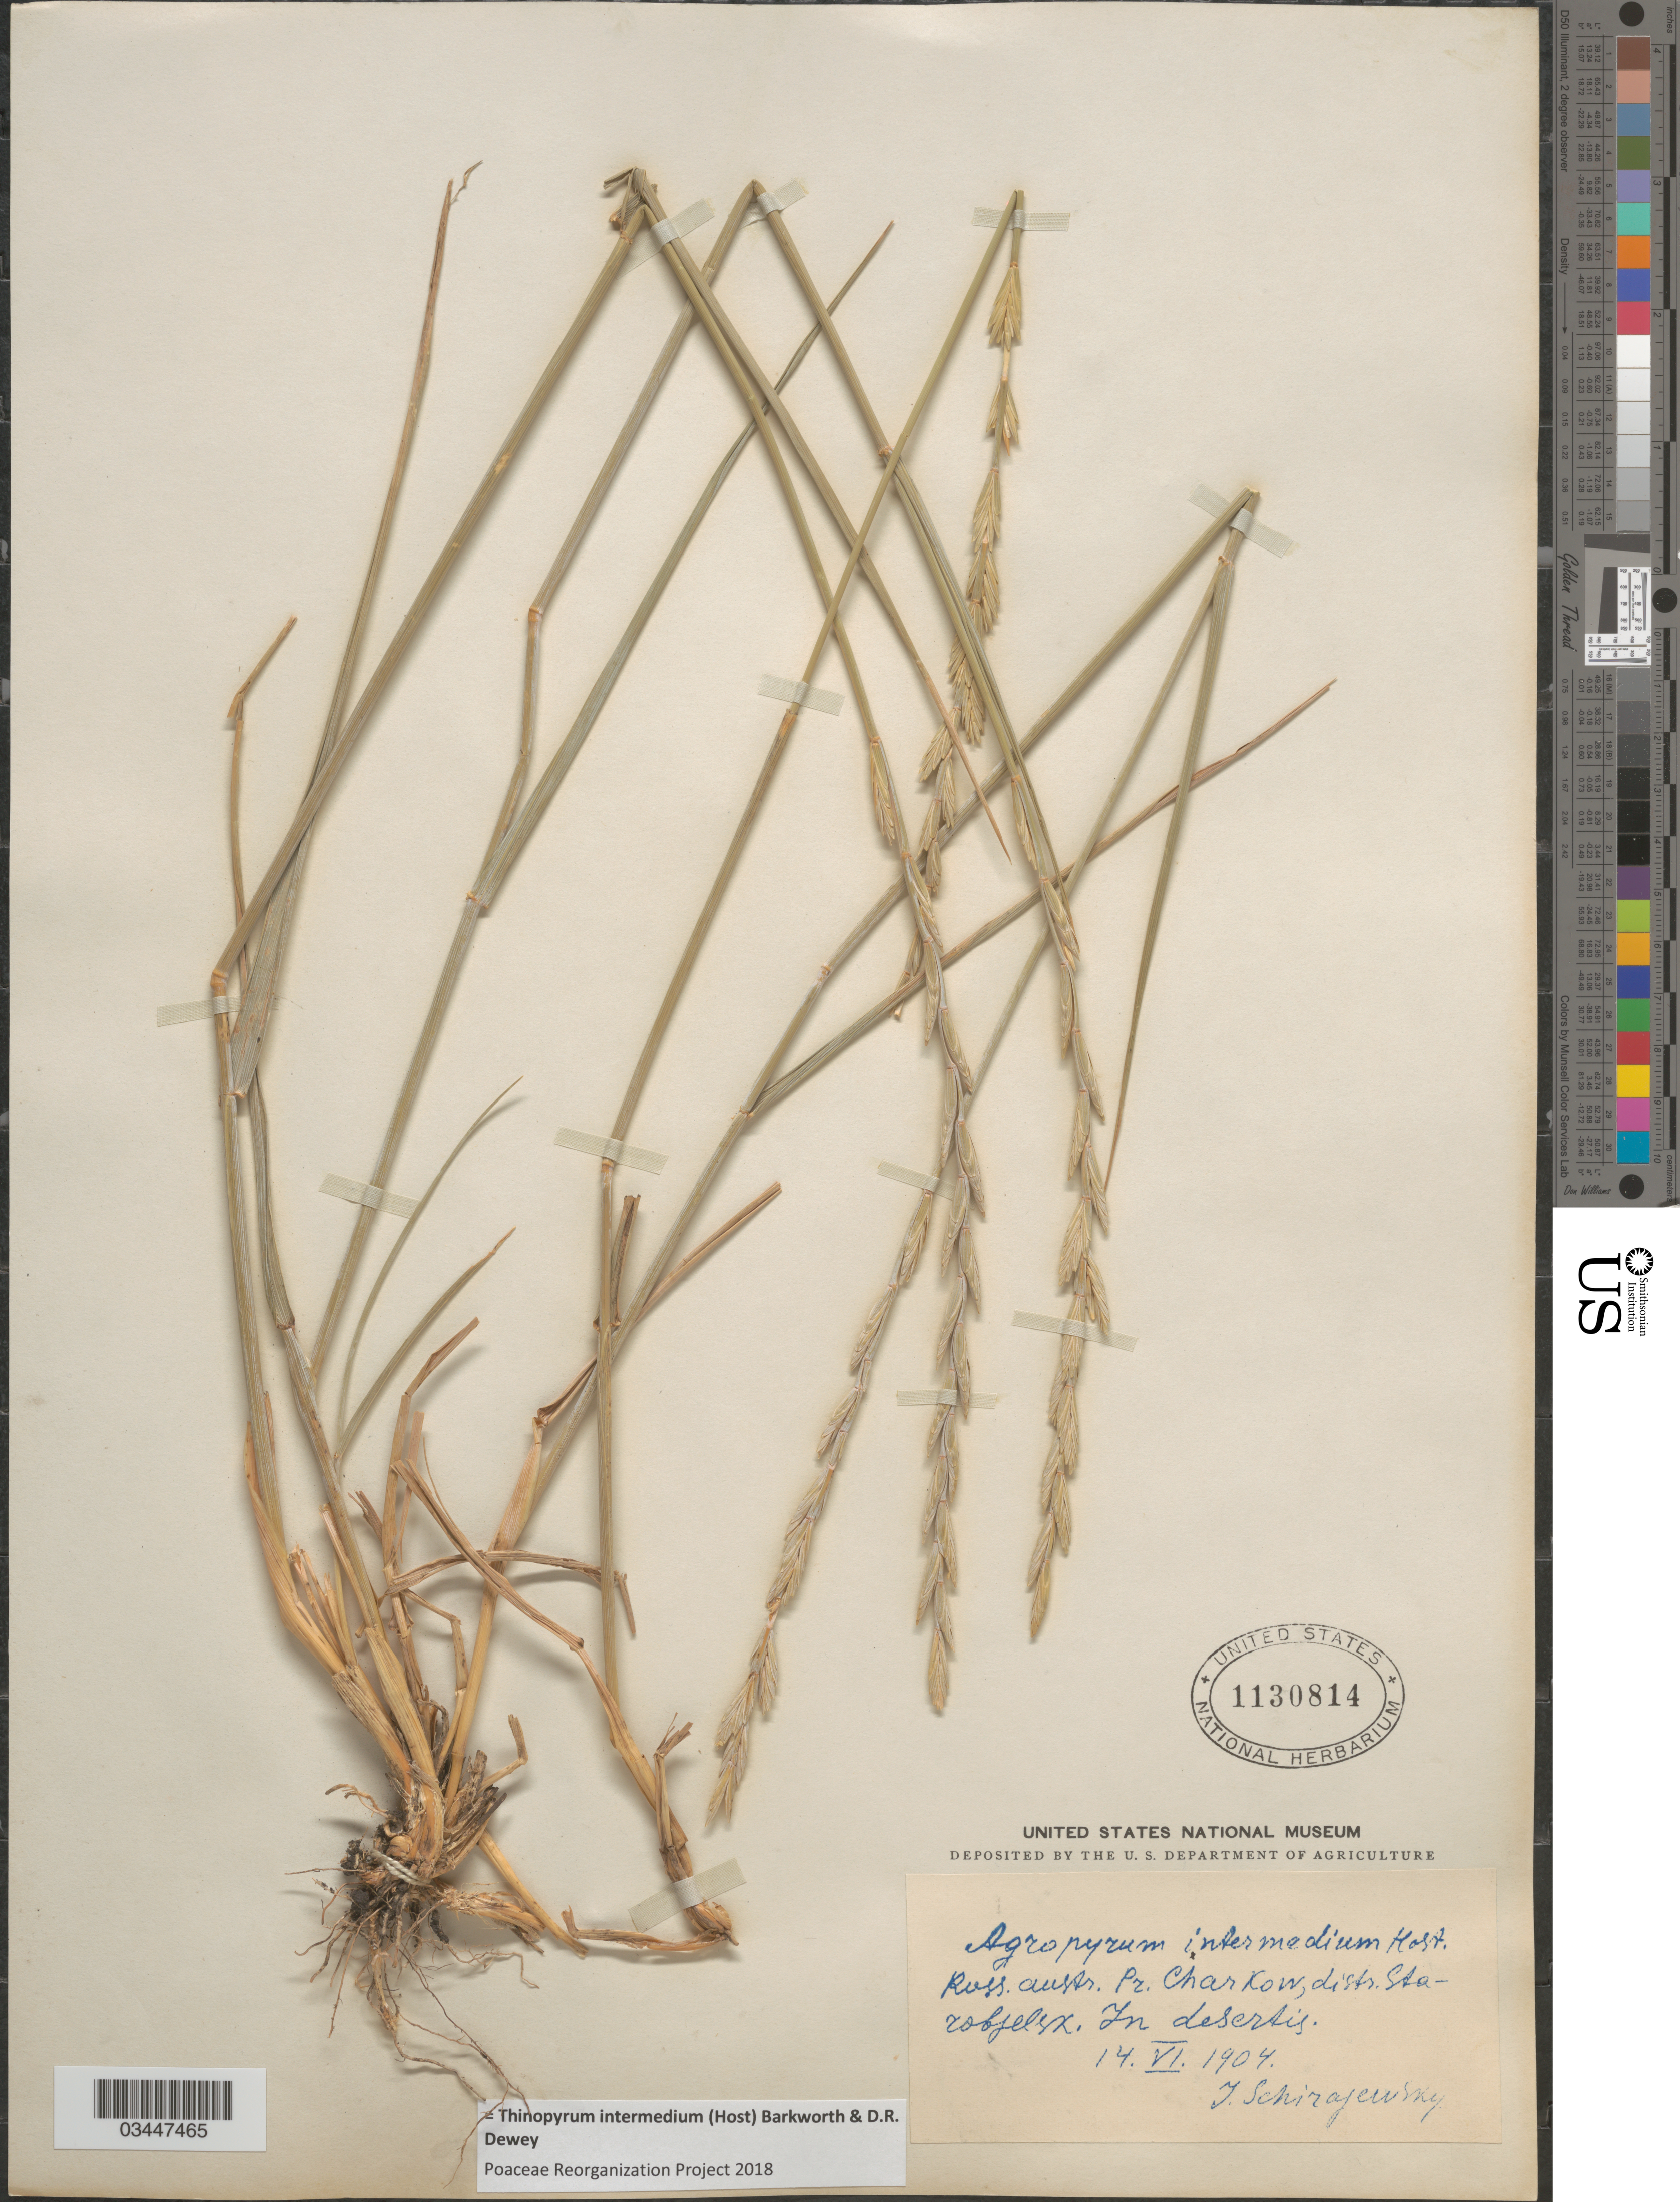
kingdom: Plantae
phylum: Tracheophyta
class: Liliopsida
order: Poales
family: Poaceae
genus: Thinopyrum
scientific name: Thinopyrum intermedium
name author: (Host) Barkworth & Dewey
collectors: I. Schirajewsky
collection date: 1904-06-14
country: Ukraine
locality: Russ. austr. Pr. Charkow, distr. Starobjelsk. In desertis.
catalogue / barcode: US 1130814